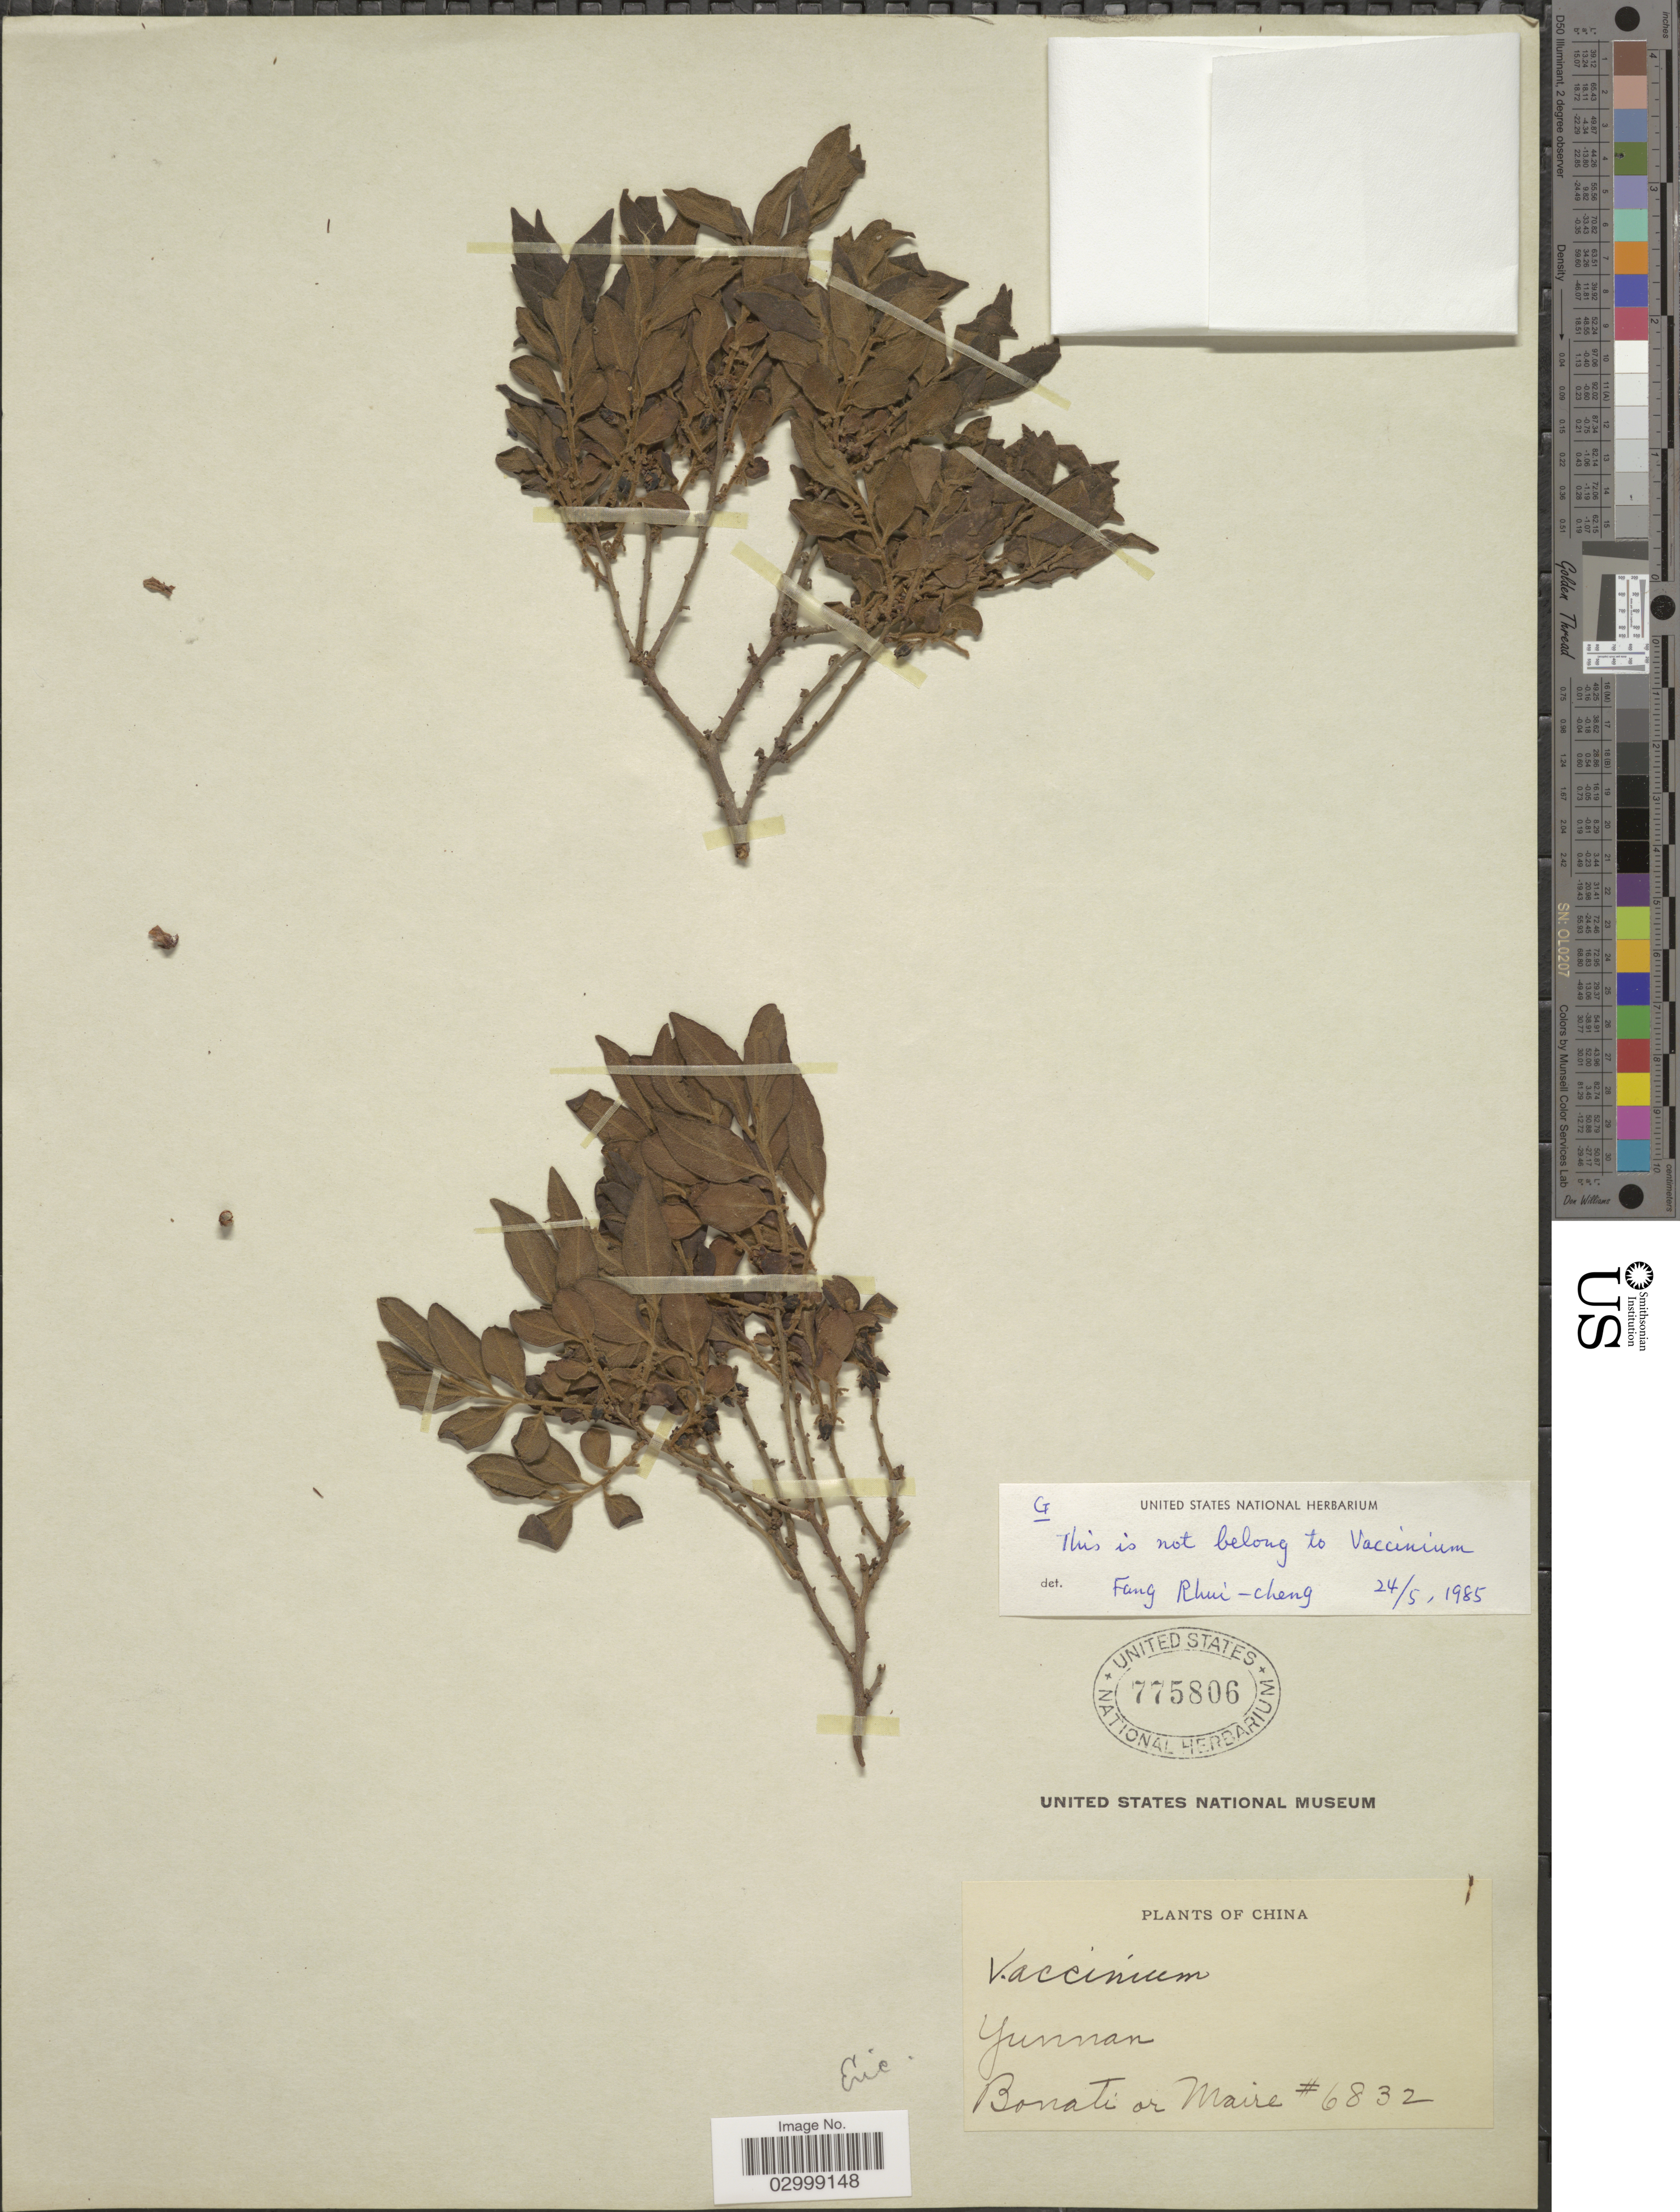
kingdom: Plantae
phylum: Tracheophyta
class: Magnoliopsida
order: Ericales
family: Ericaceae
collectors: -. Bonati & Maire, --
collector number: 6832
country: China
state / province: Yunnan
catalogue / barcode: US 775806